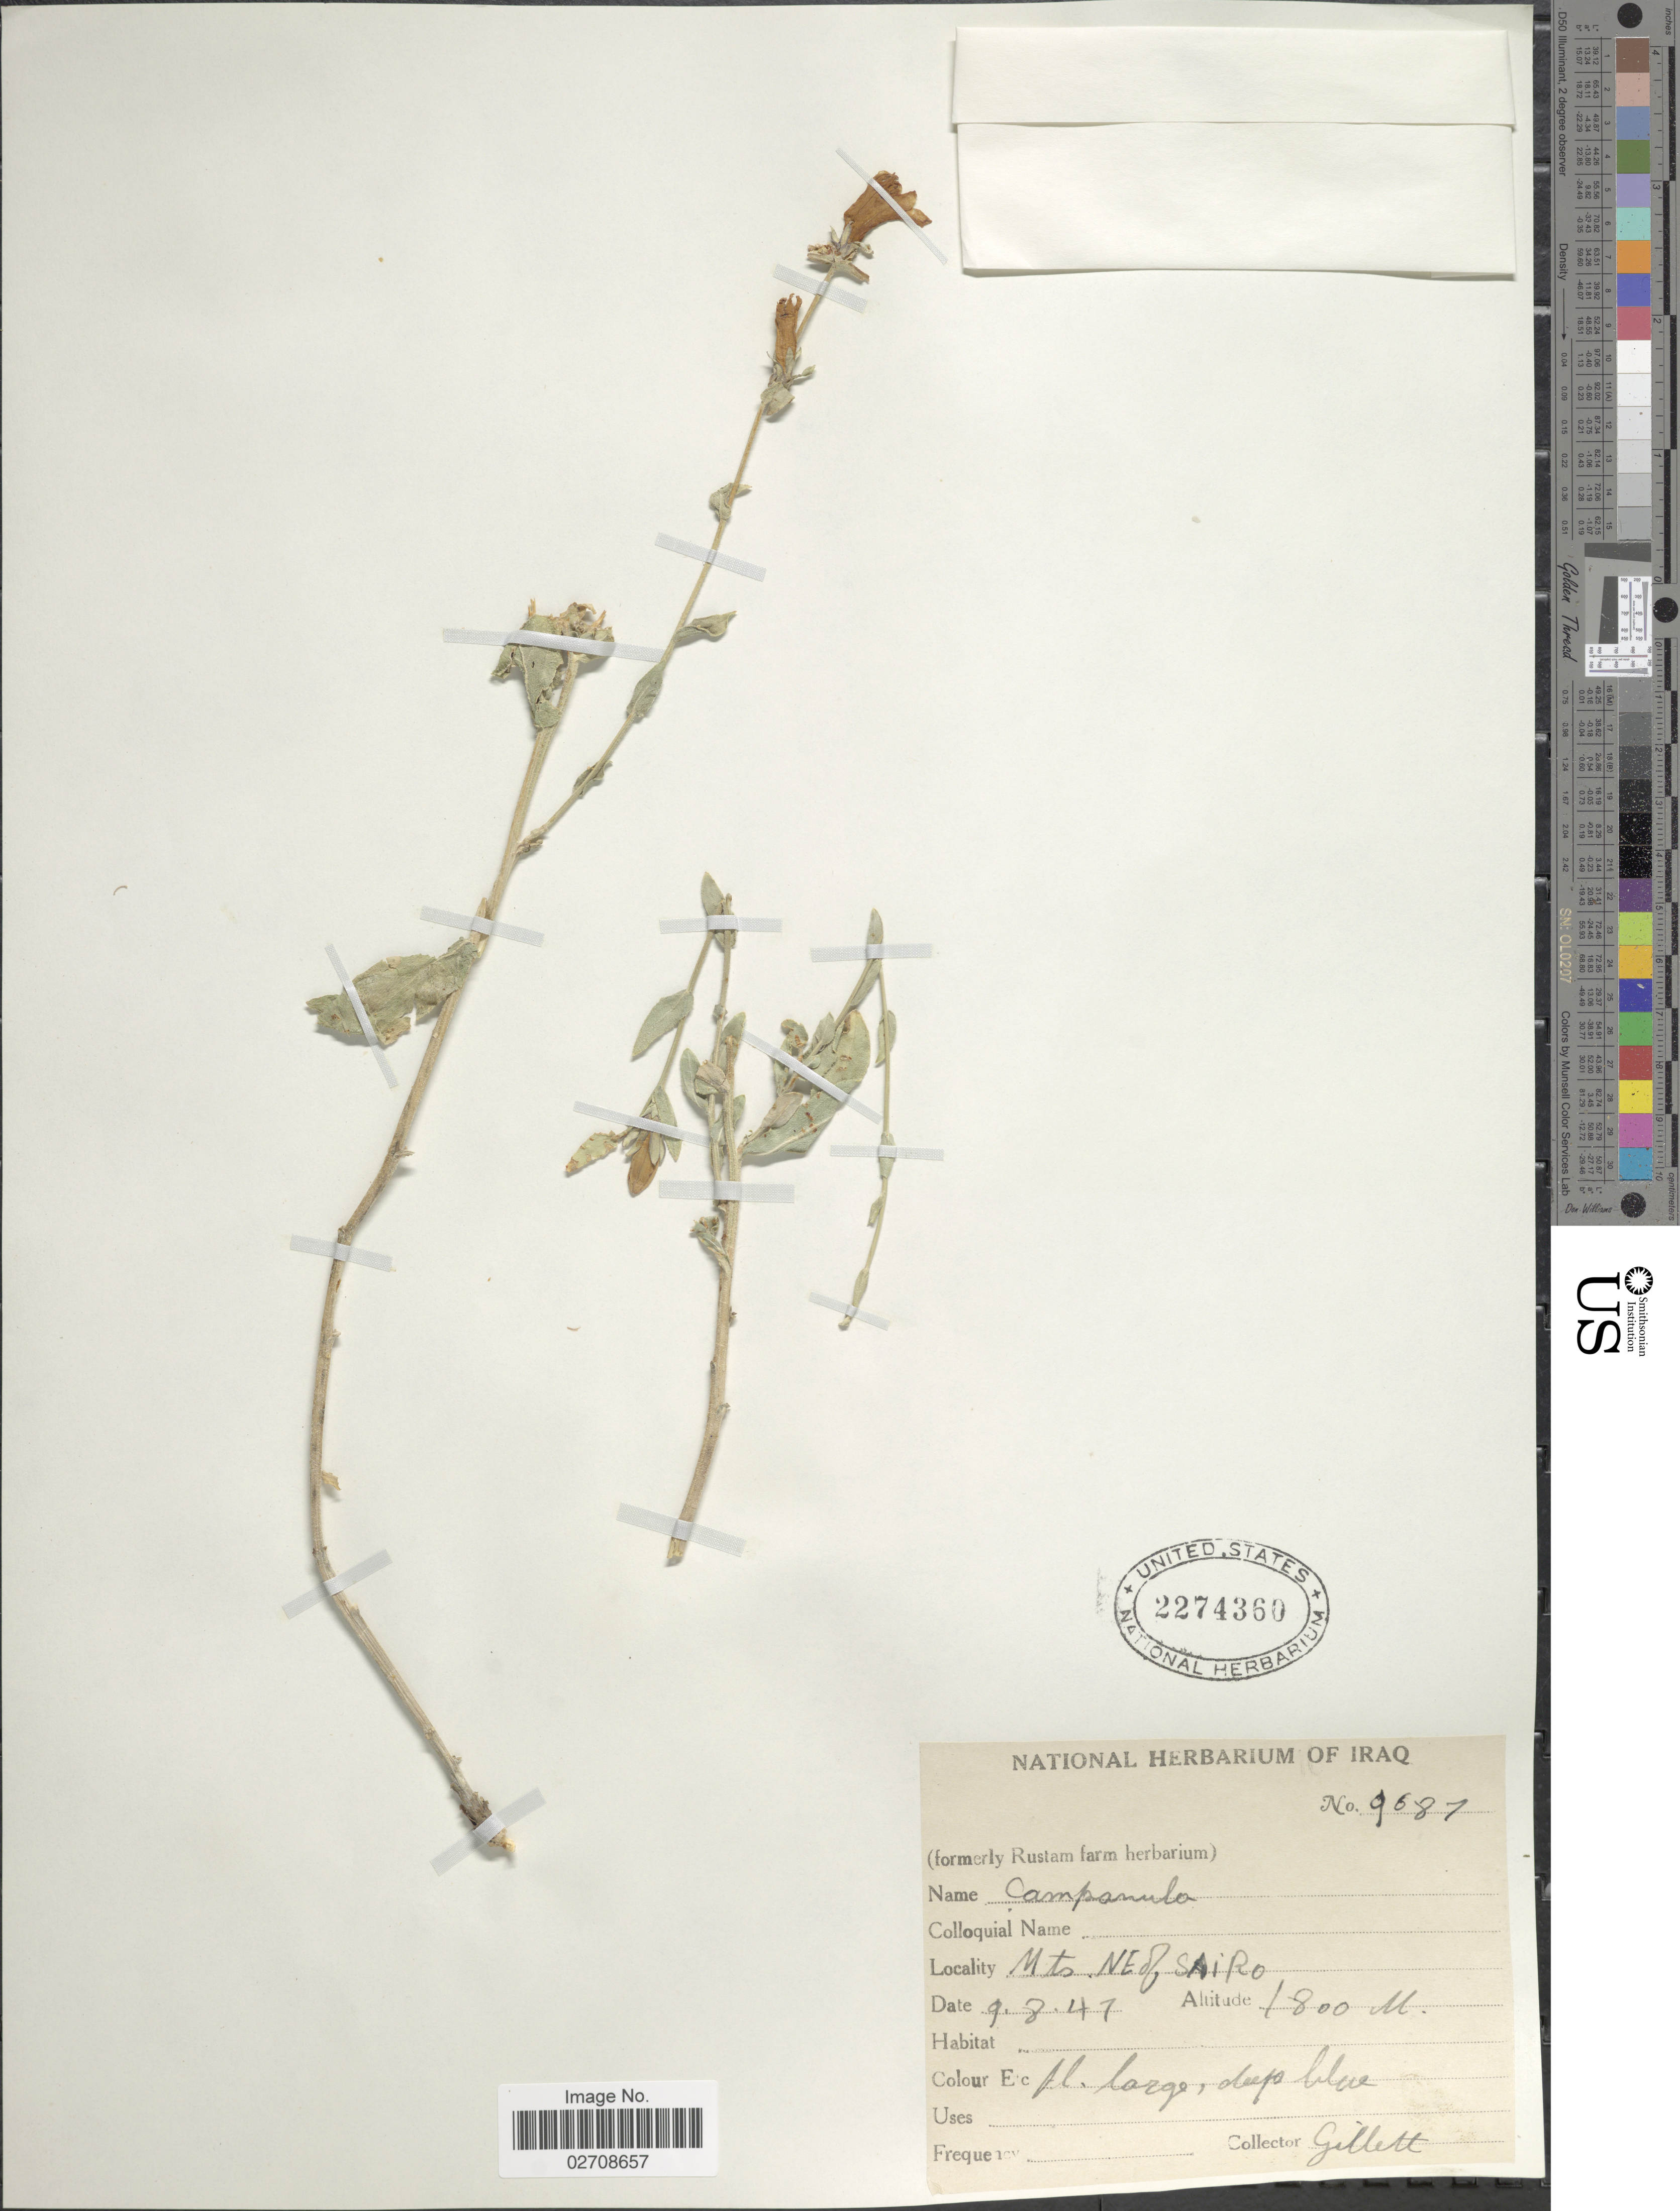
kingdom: Plantae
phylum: Tracheophyta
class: Magnoliopsida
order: Asterales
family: Campanulaceae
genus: Campanula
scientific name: Campanula sp.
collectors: Gillett, --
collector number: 9687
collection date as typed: Transcribed d/m/y: 9/8/47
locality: Mts. NE of Sairo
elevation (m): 1800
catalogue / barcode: US 2274360